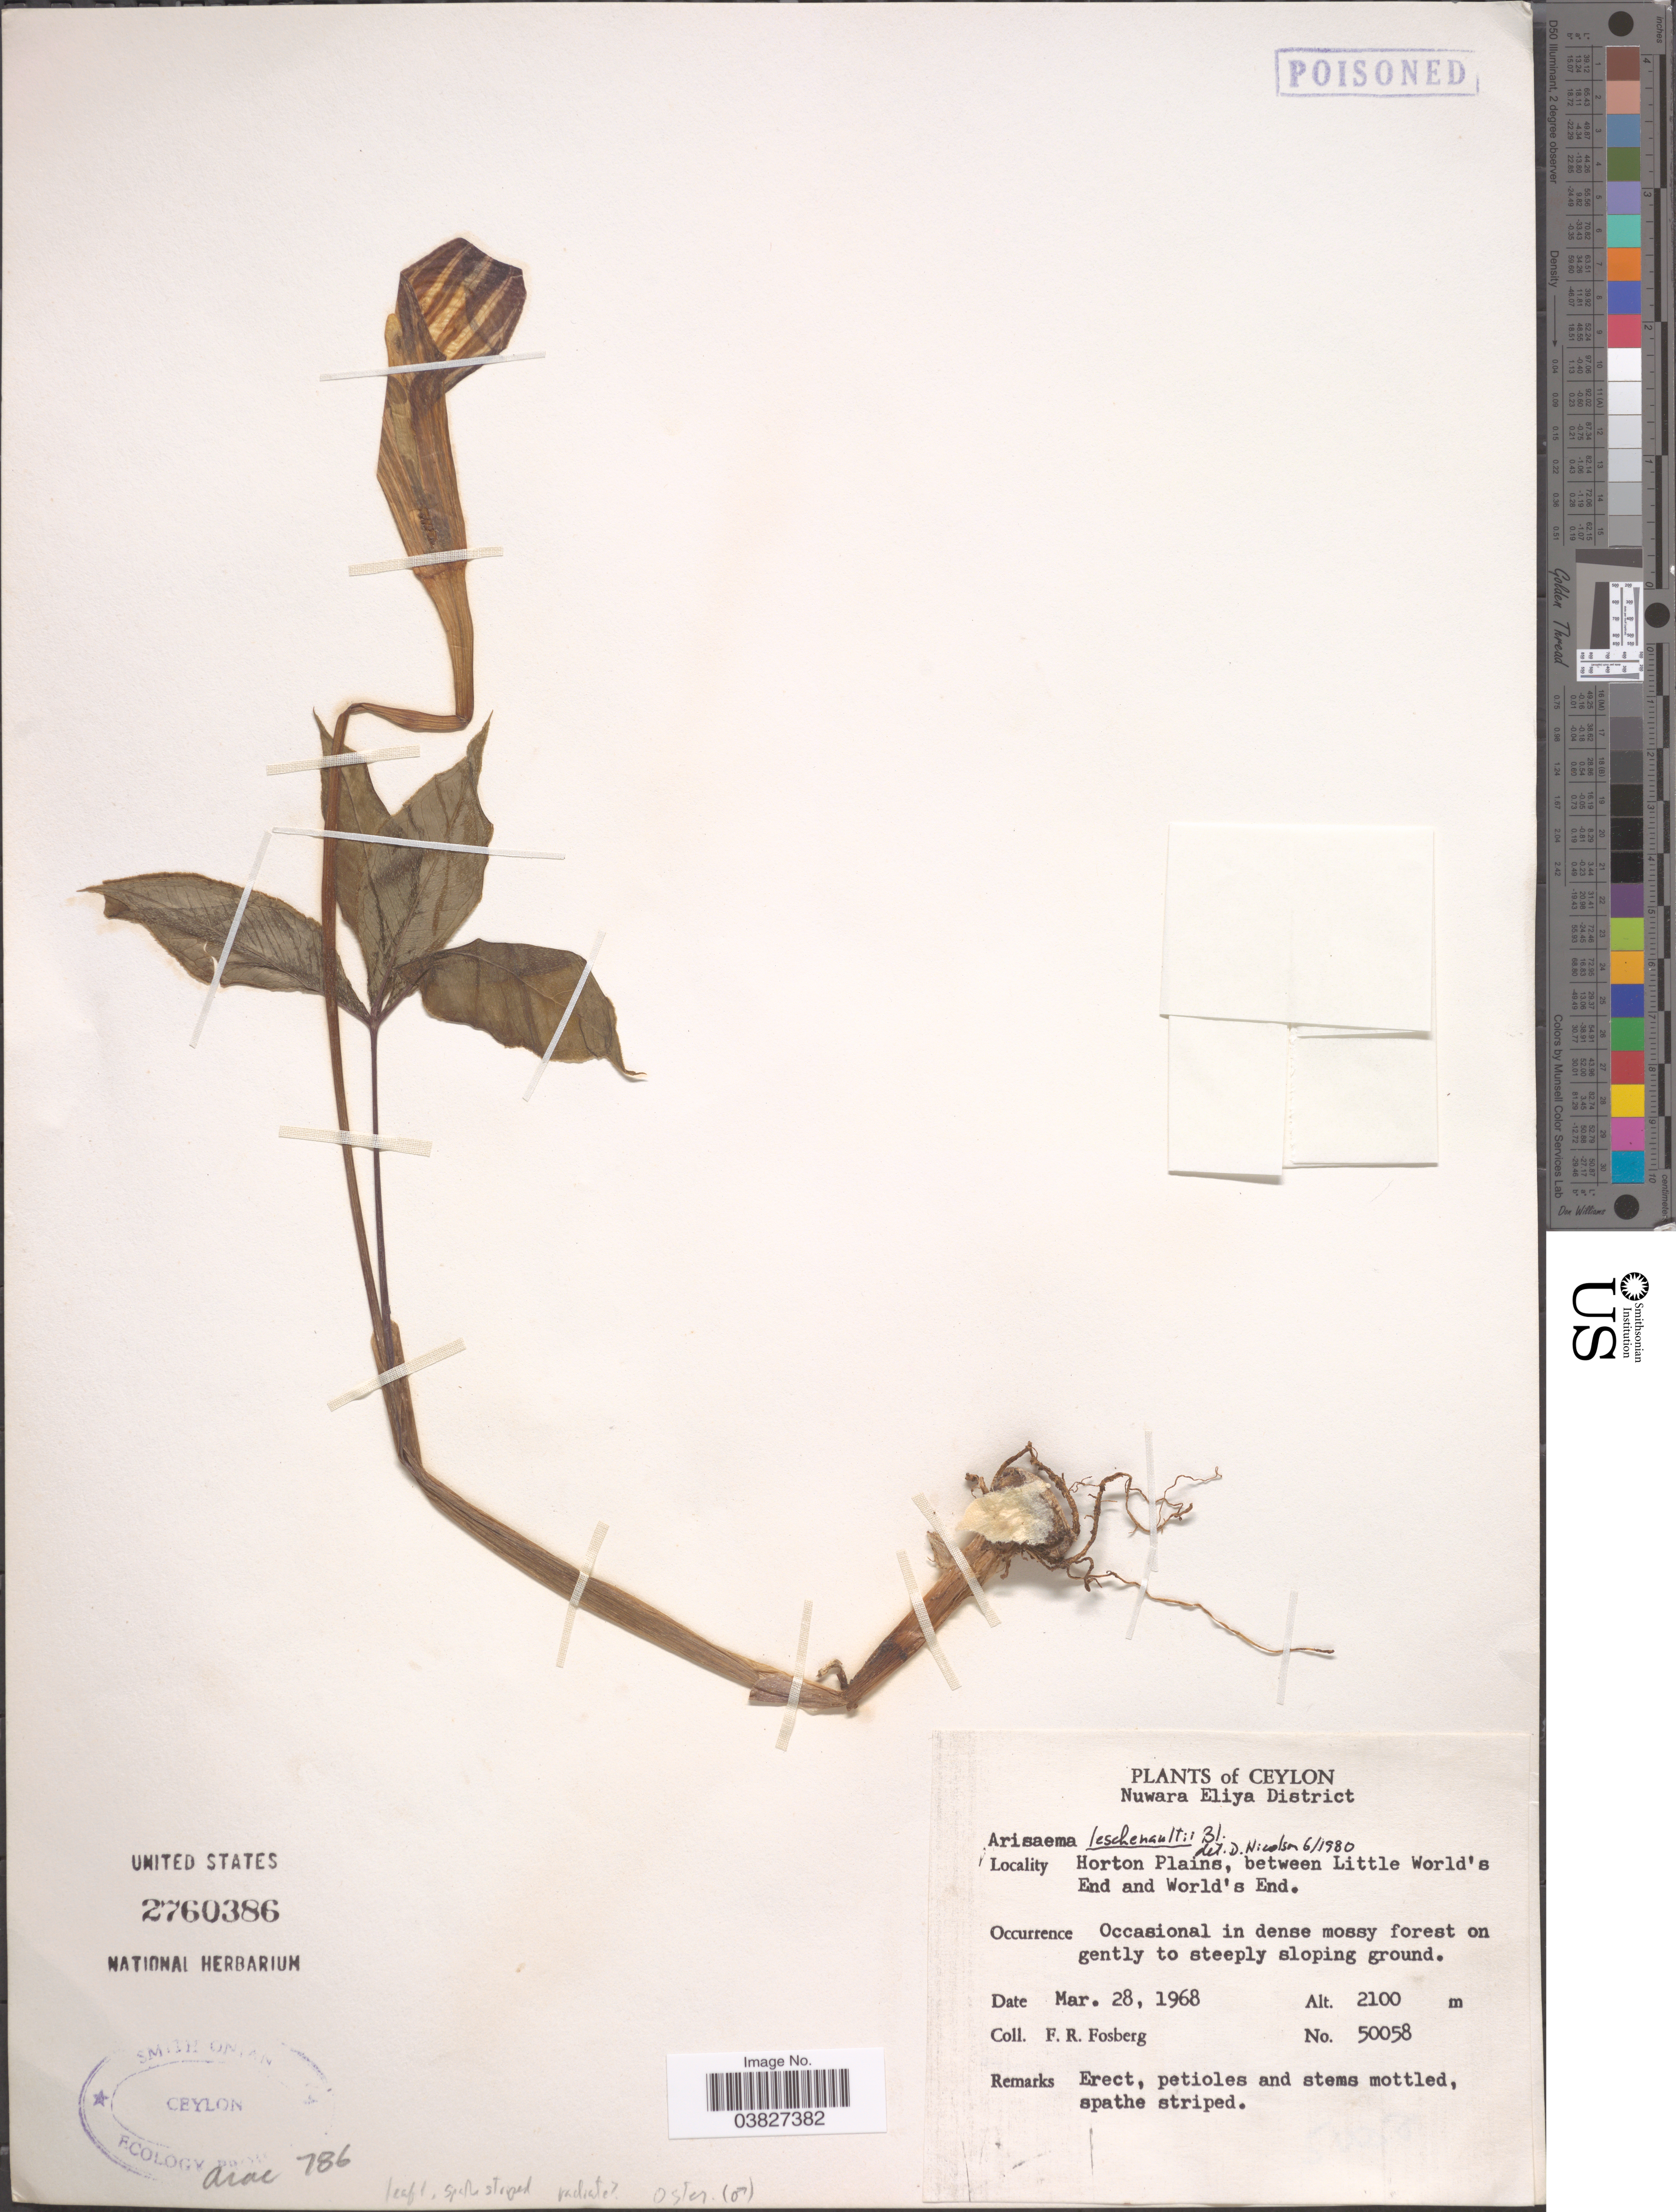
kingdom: Plantae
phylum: Tracheophyta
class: Liliopsida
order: Alismatales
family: Araceae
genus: Arisaema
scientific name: Arisaema leschenaultii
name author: Blume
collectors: F. R. Fosberg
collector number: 50058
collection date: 1968-03-28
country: Sri Lanka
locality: Ceylon. Nuwara Eliya District. Horton Plains, between Little World's End and World's End.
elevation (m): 2100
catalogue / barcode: US 2760386